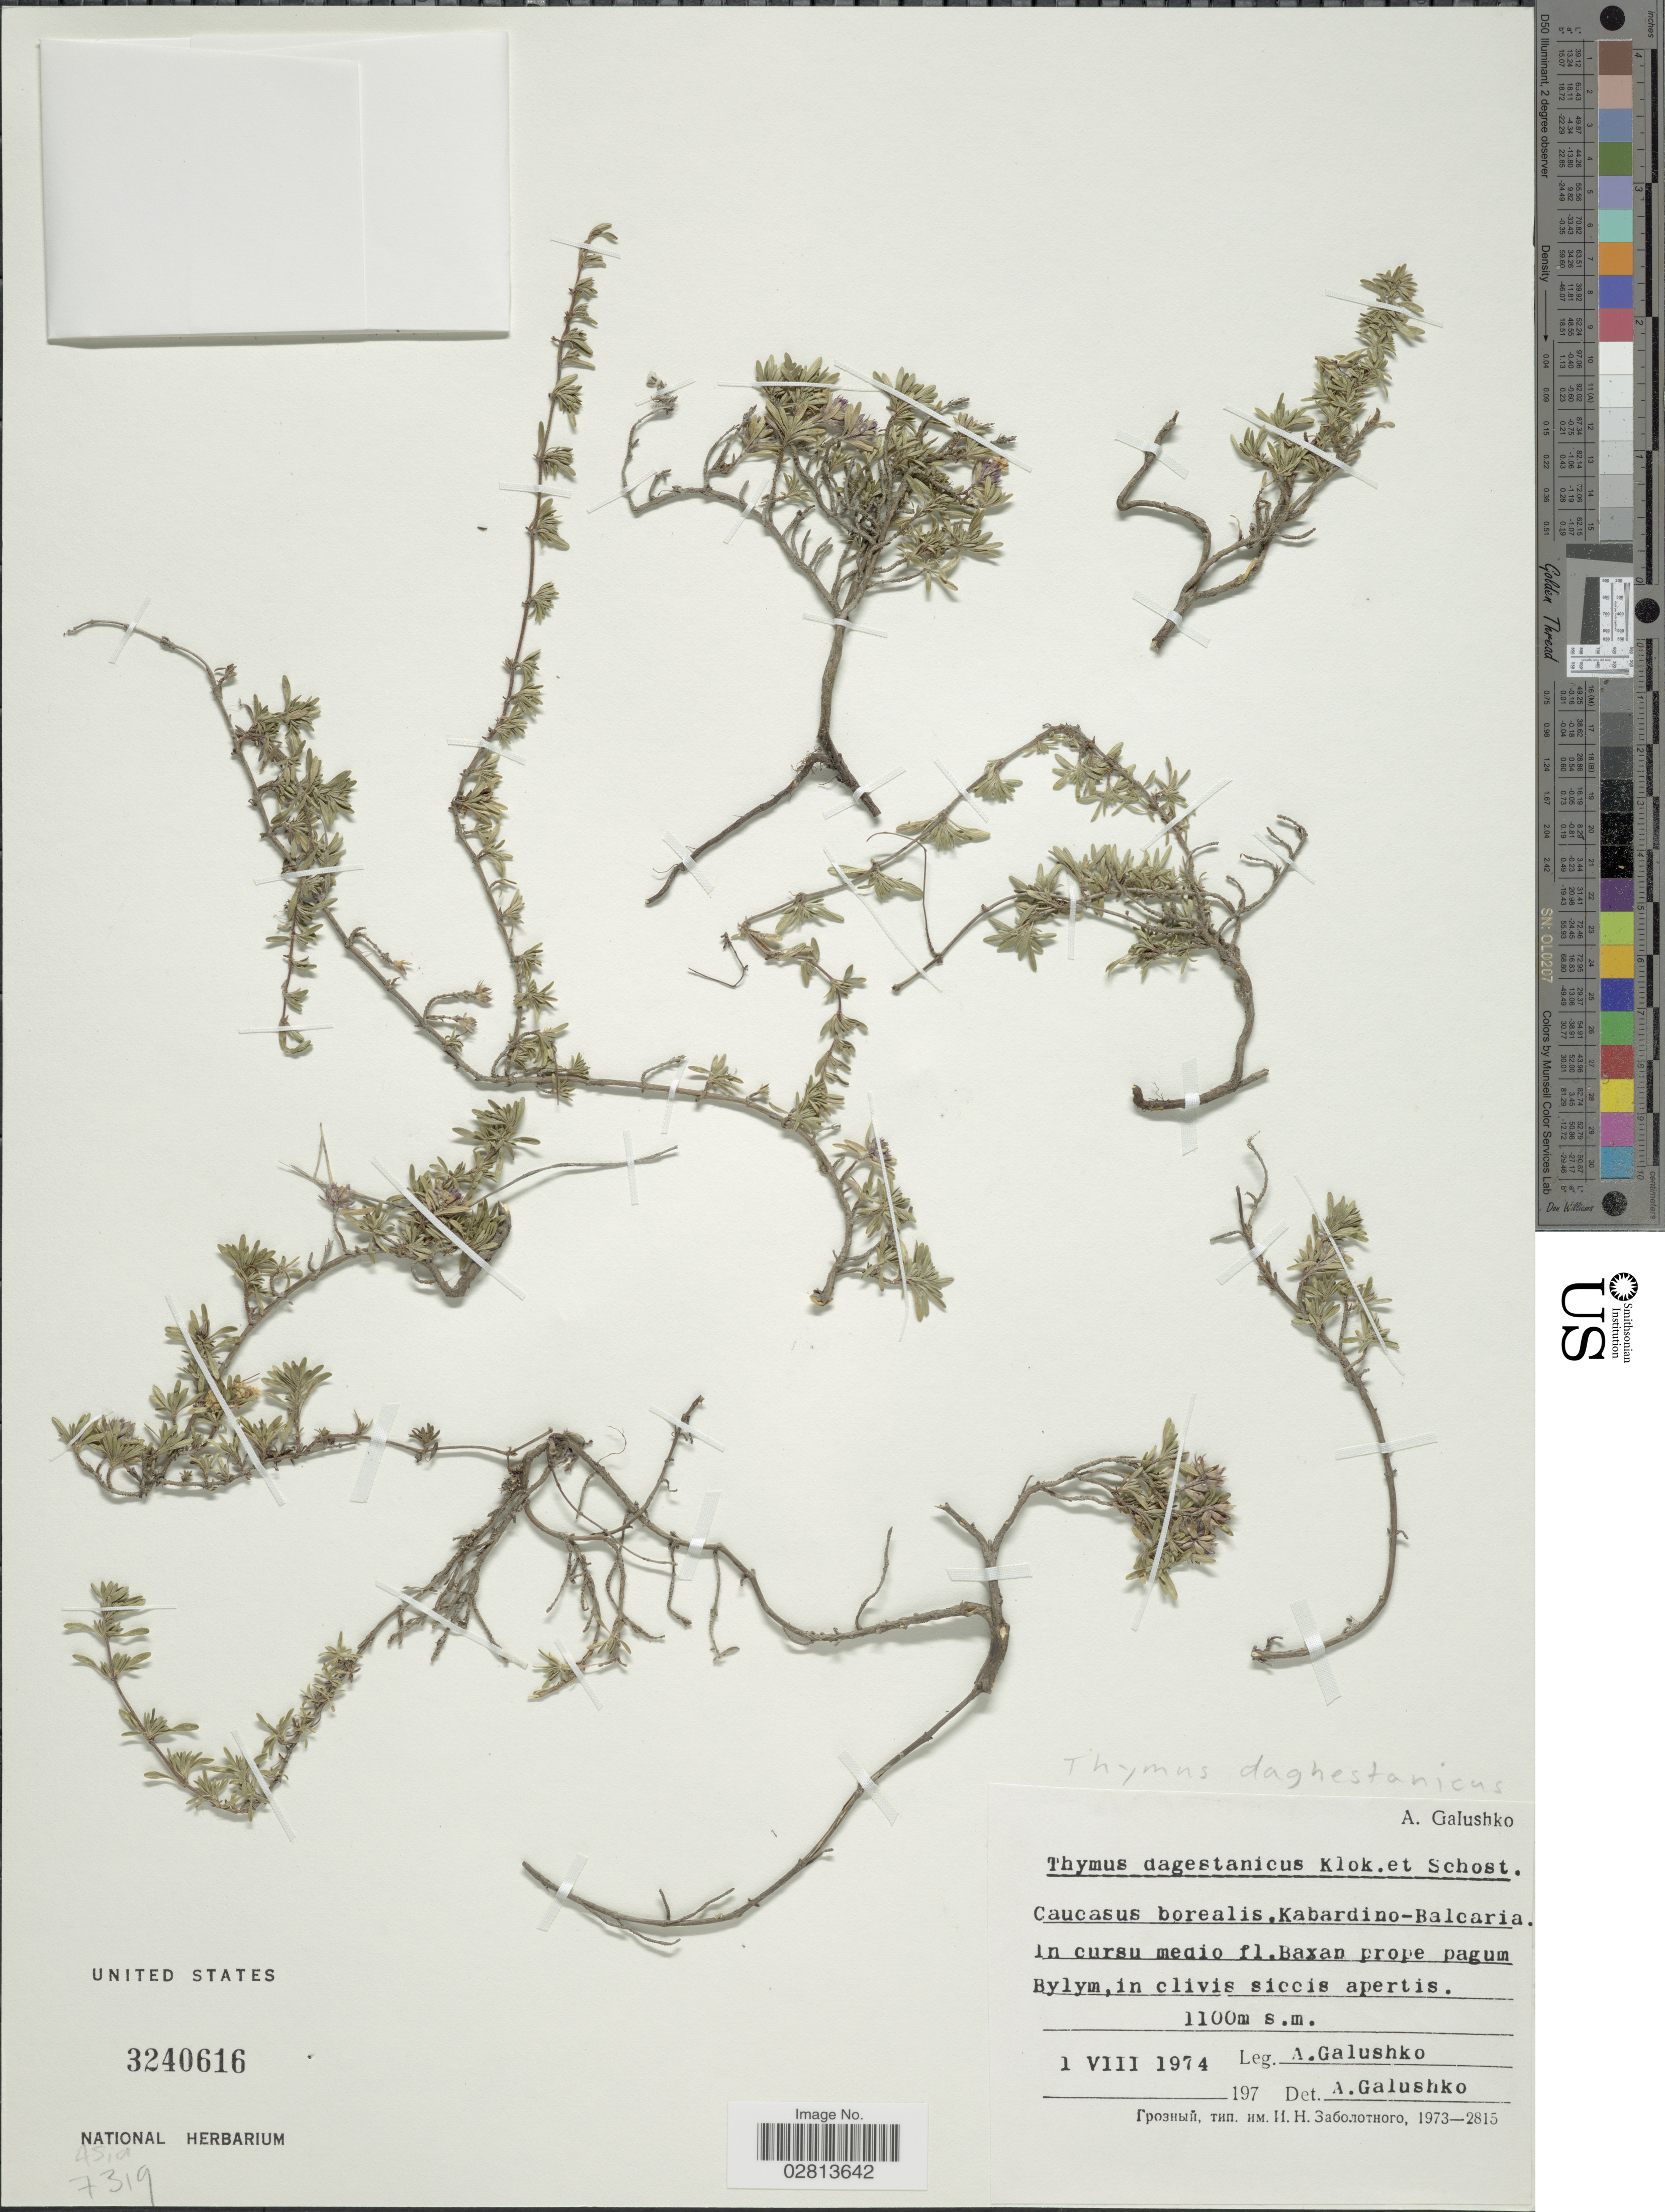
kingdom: Plantae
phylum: Tracheophyta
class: Magnoliopsida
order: Lamiales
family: Lamiaceae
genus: Thymus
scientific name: Thymus daghestanicus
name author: Klokov & Des.-Shost.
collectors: A. Galushko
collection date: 1974-08-01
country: Russian Federation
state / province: Kabardino-Balkar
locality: Caucasus borealis. Kabardino-Balcaria. In cursu medio fl. Baxan prope pagum Bylym, in clivis siccis apertis.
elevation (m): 1100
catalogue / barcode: US 3240616